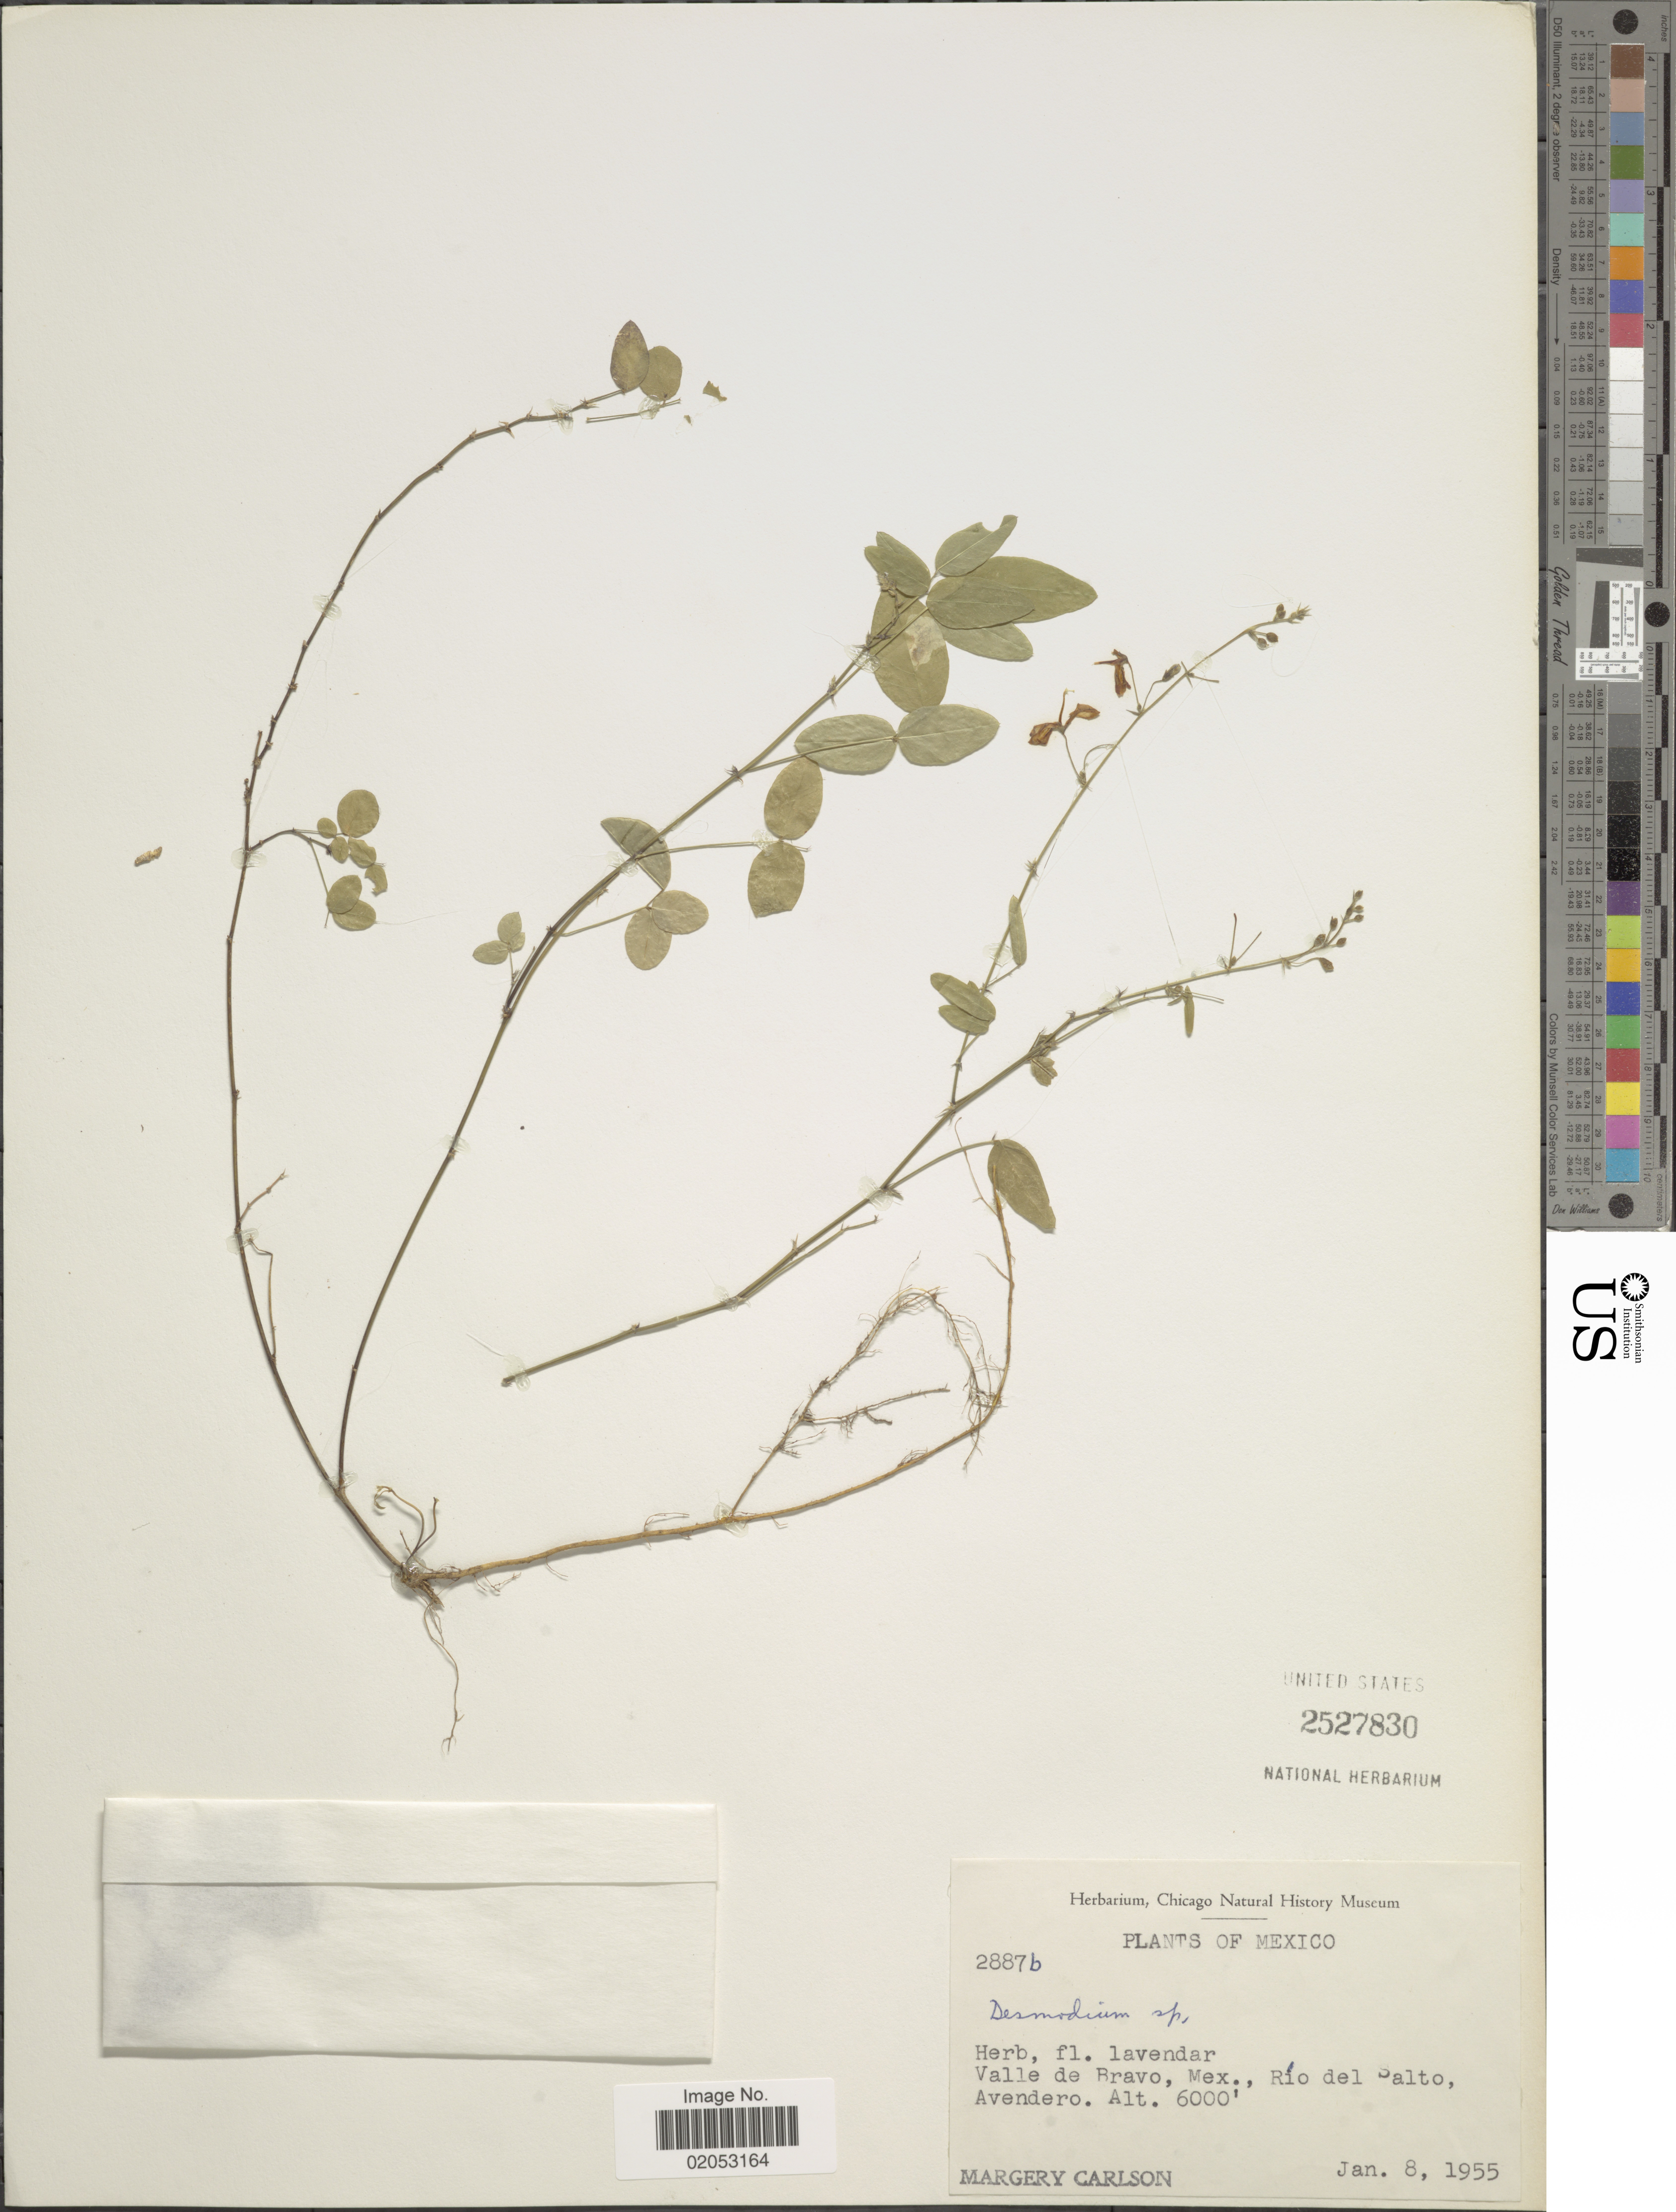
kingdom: Plantae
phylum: Tracheophyta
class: Magnoliopsida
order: Fabales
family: Fabaceae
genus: Desmodium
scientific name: Desmodium sp.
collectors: M. C. Carlson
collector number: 2887b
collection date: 1955-01-08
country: Mexico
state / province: México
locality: Valle de Bravo, Mex., Río del Salto, Avendero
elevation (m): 1829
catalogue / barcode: US 2527830